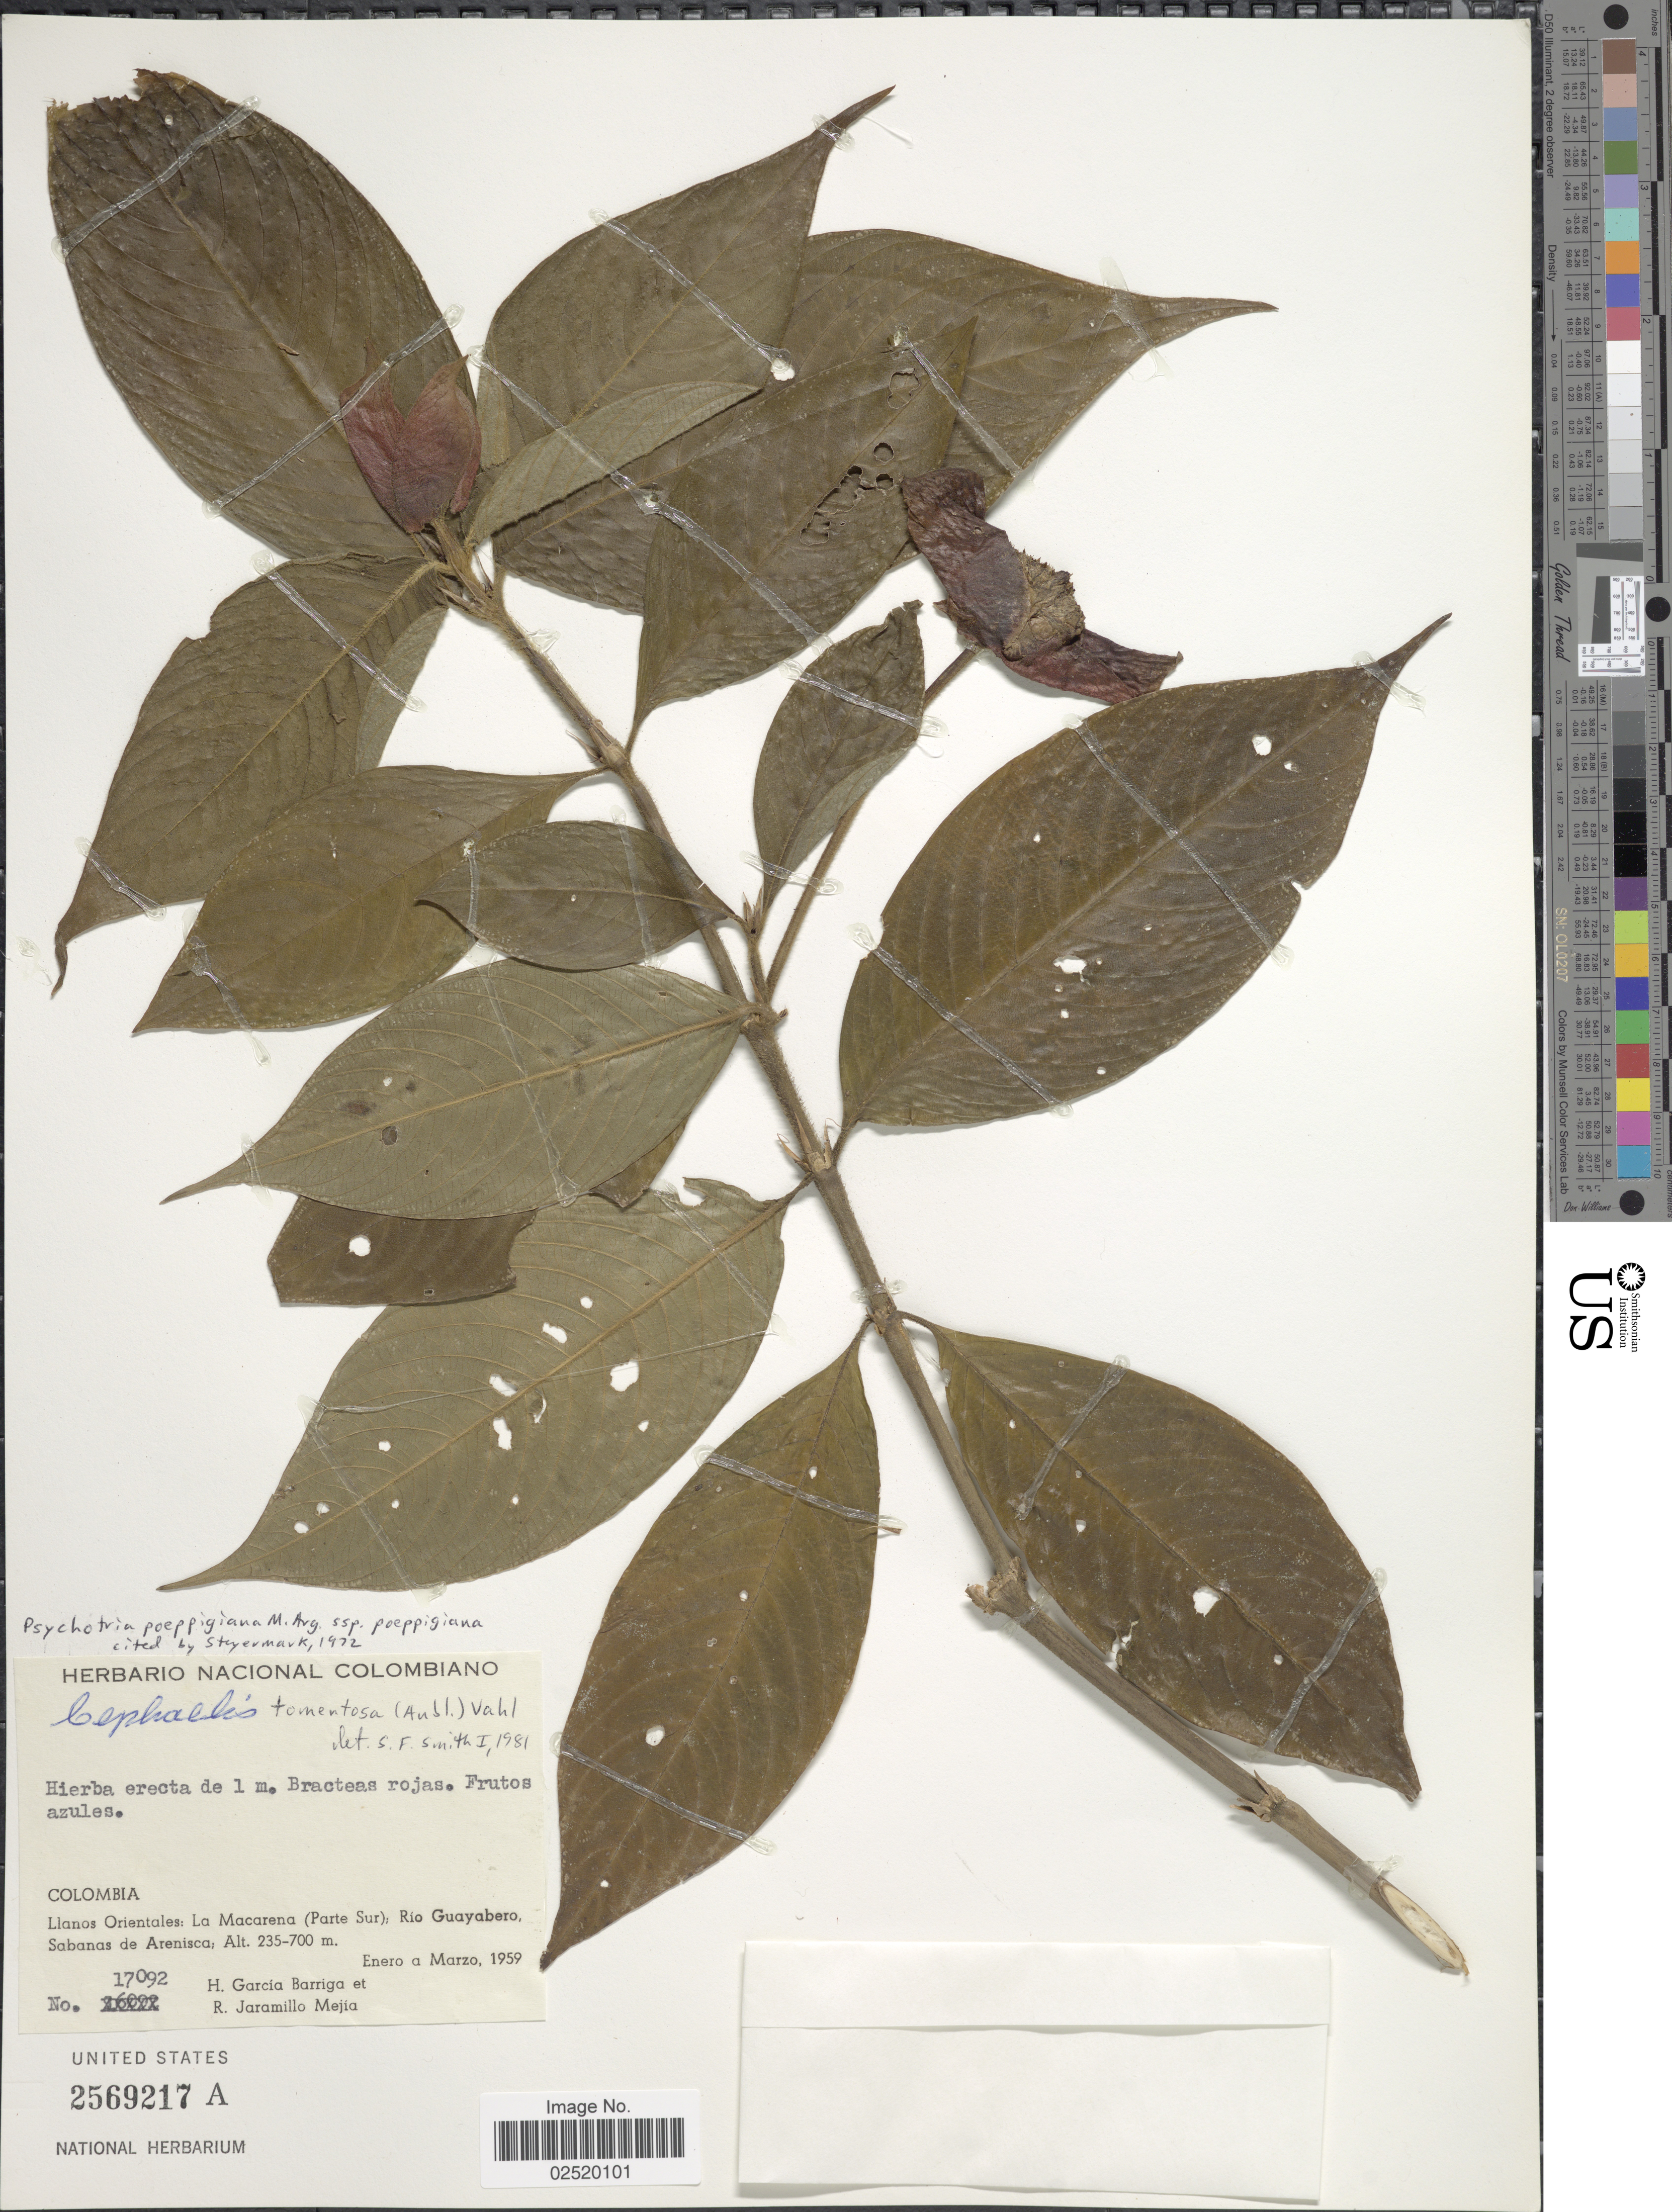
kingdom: Plantae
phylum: Tracheophyta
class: Magnoliopsida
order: Gentianales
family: Rubiaceae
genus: Psychotria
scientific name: Psychotria poeppigiana subsp. poeppigiana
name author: Müll. Arg.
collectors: H. García Barriga & R. Jaramillo M.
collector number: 17092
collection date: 1959-01/1959-03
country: Colombia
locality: Llanos Orientales: La Macarena (Parte Sur): Rio Guayabero, Sabanas de Arenisca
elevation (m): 235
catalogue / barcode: US 2569217A